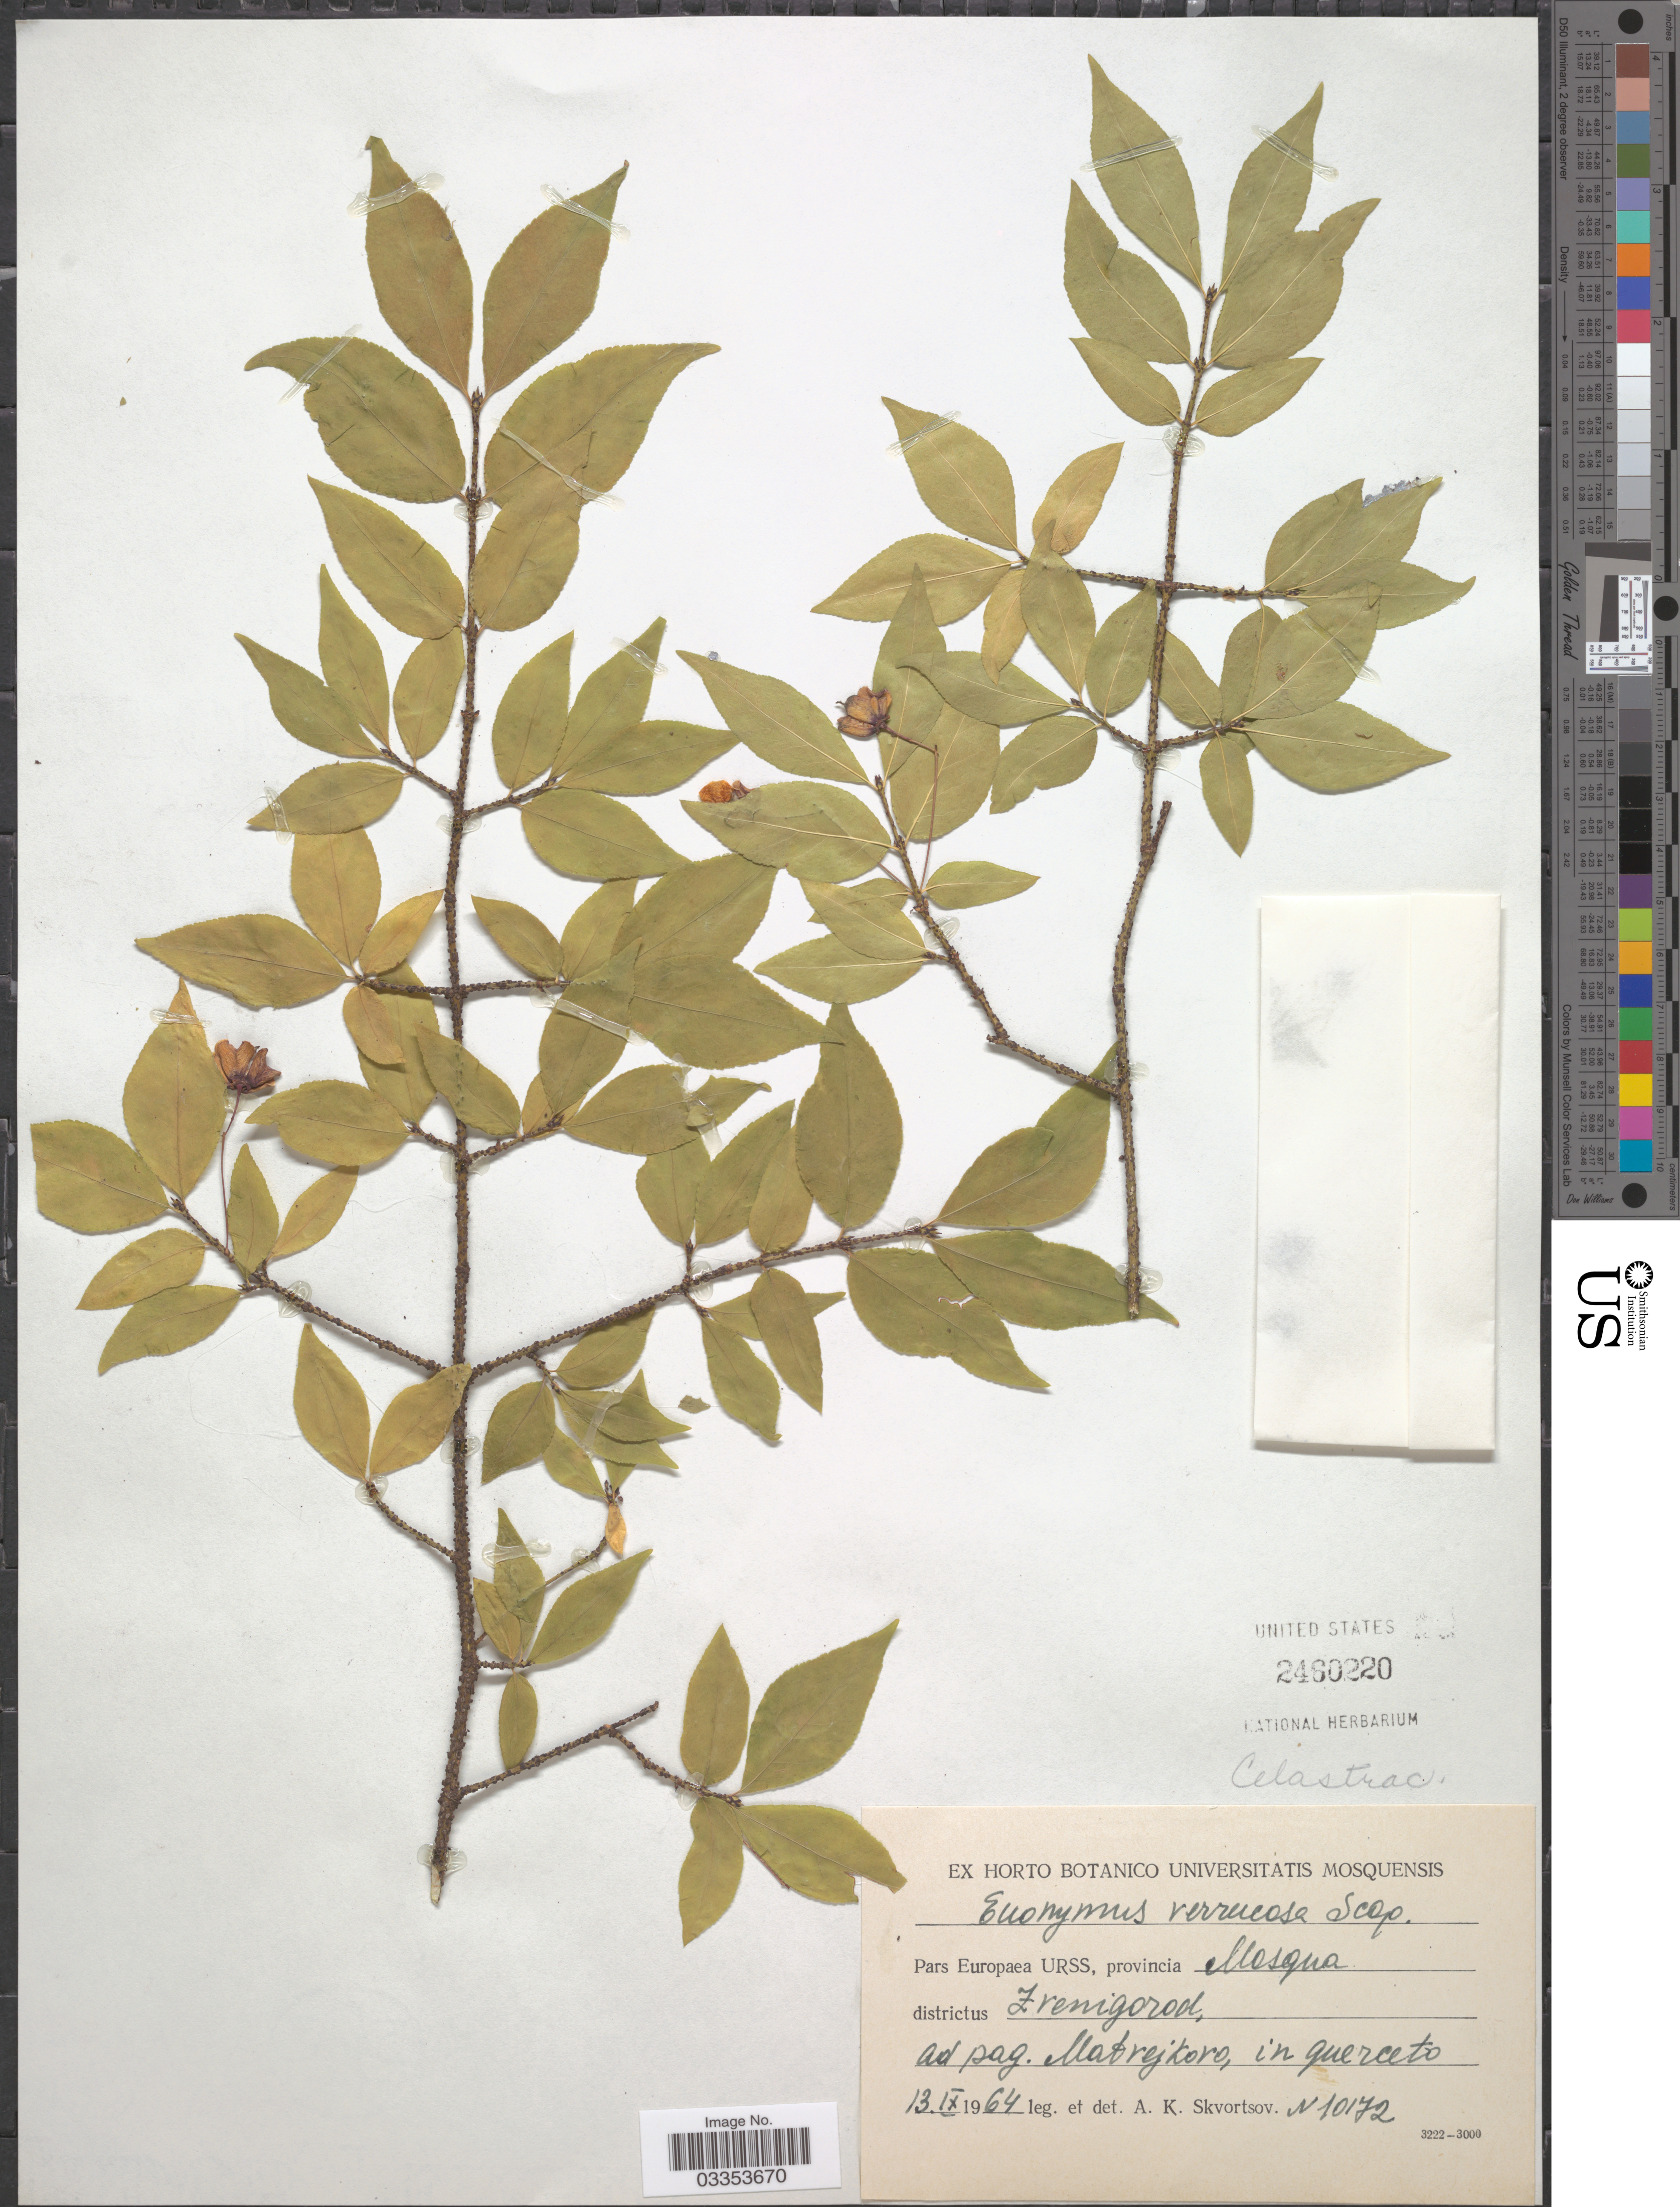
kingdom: Plantae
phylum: Tracheophyta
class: Magnoliopsida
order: Celastrales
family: Celastraceae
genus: Euonymus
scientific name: Euonymus verrucosoides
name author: Loes.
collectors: A. K. Skvortsov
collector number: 10172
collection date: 1964-09-13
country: Russian Federation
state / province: Moscow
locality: Pars Europaea URSS, provincia Mosqua districtus Zvenigorod, ad pag. Matvejkovo, in querceto.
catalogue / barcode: US 2460220